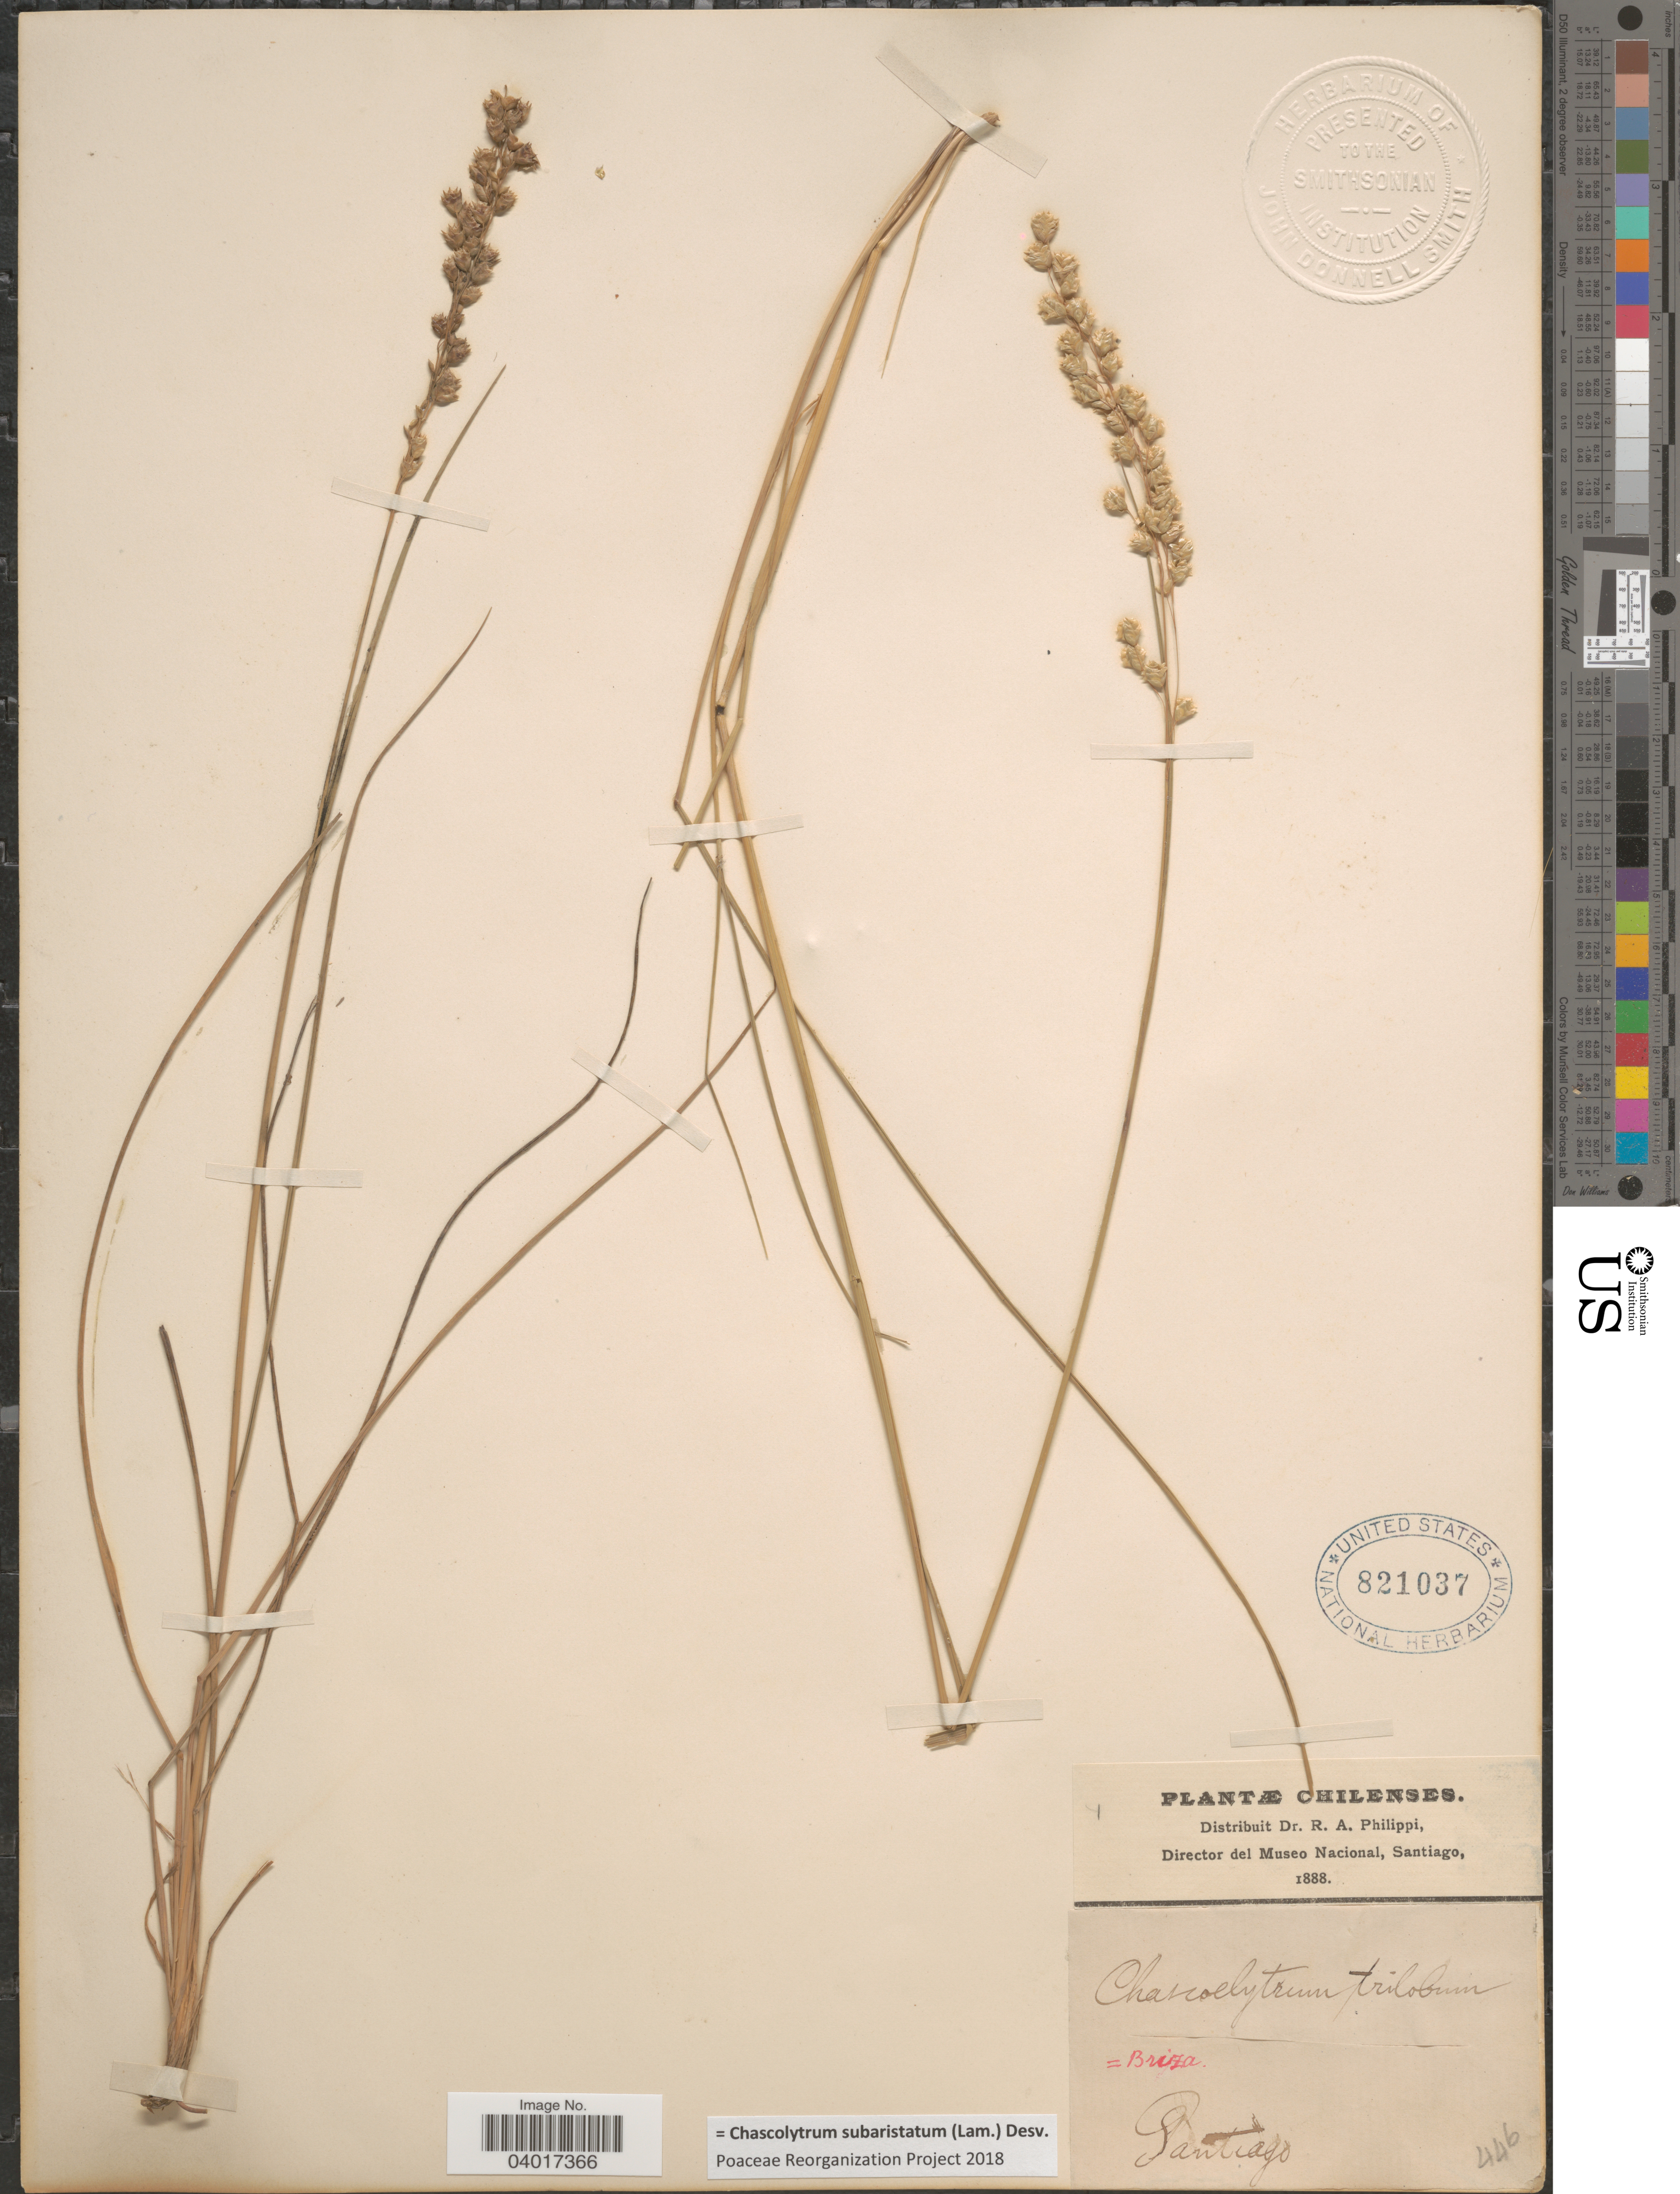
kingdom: Plantae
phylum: Tracheophyta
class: Liliopsida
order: Poales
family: Poaceae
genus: Chascolytrum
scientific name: Chascolytrum subaristatum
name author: (Lam.) Desv.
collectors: ex. herb. R.A. Philippi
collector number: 446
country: Chile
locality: Santiago.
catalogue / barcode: US 821037